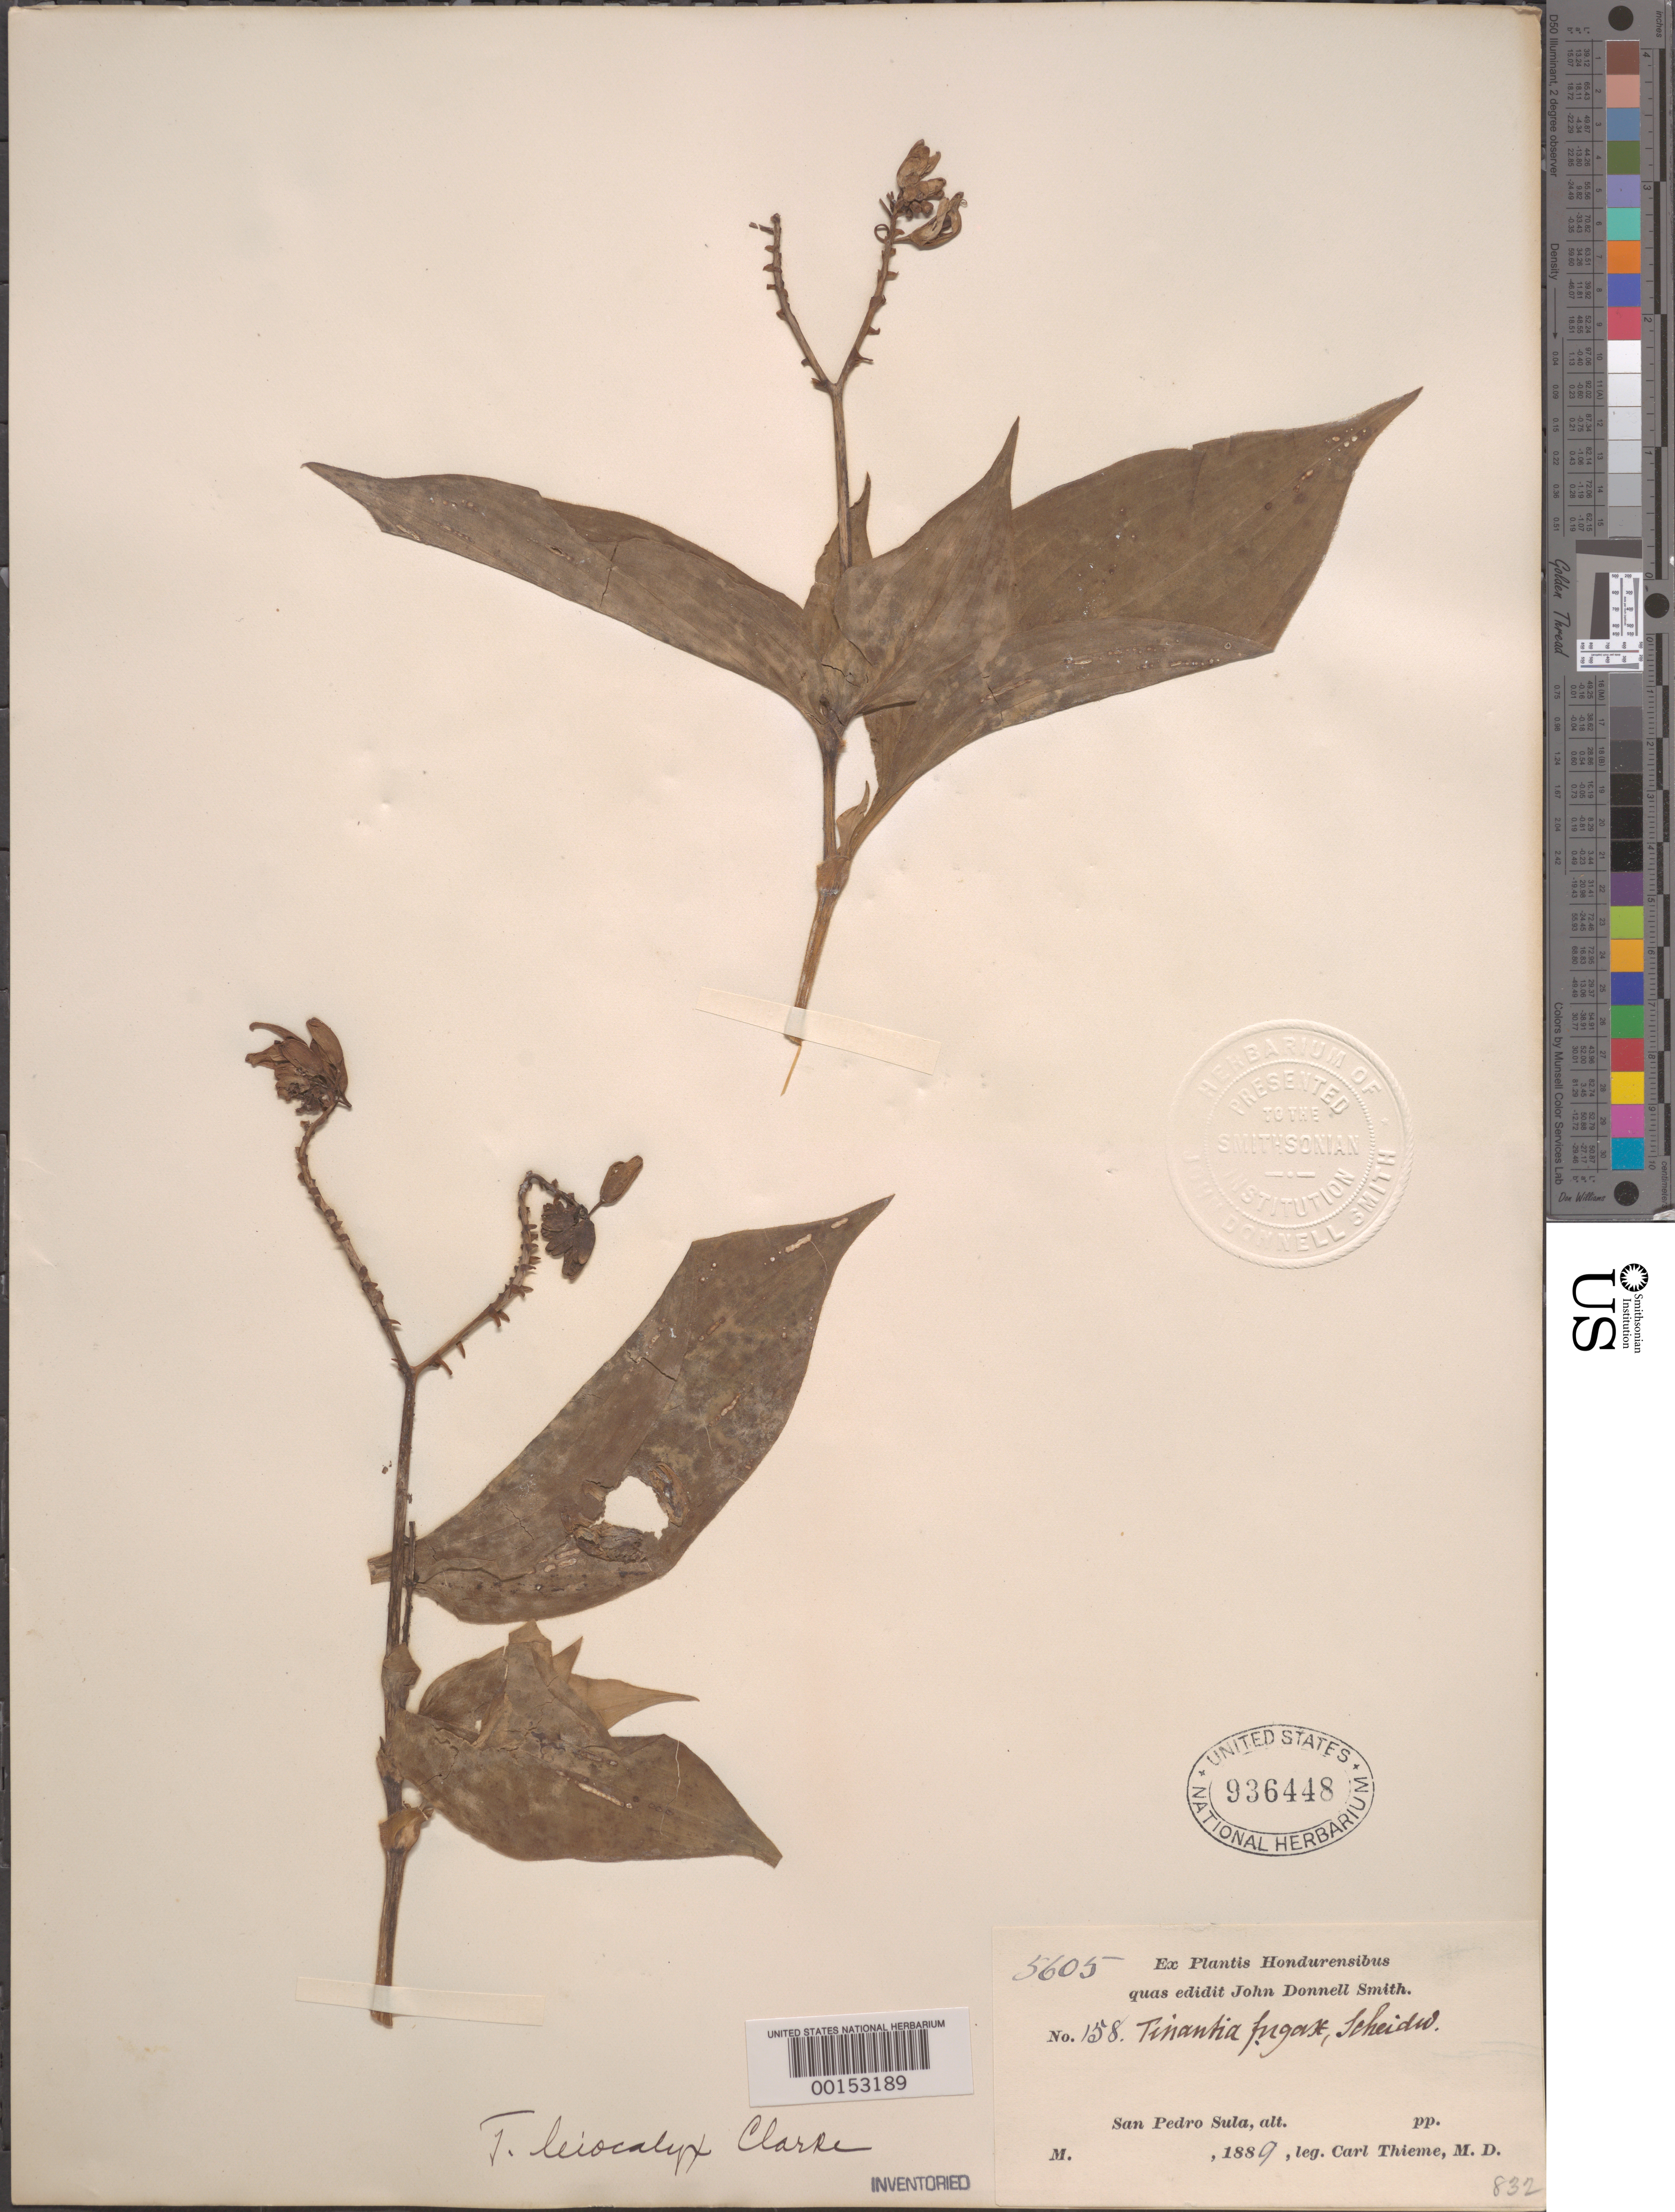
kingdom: Plantae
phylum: Tracheophyta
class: Liliopsida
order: Commelinales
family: Commelinaceae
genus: Tinantia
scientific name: Tinantia leiocalyx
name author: C.B. Clarke in Donn. Sm.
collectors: C. Thieme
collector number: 158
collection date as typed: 1889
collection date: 1889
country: Honduras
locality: San Pedro Sula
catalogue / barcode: US 936448